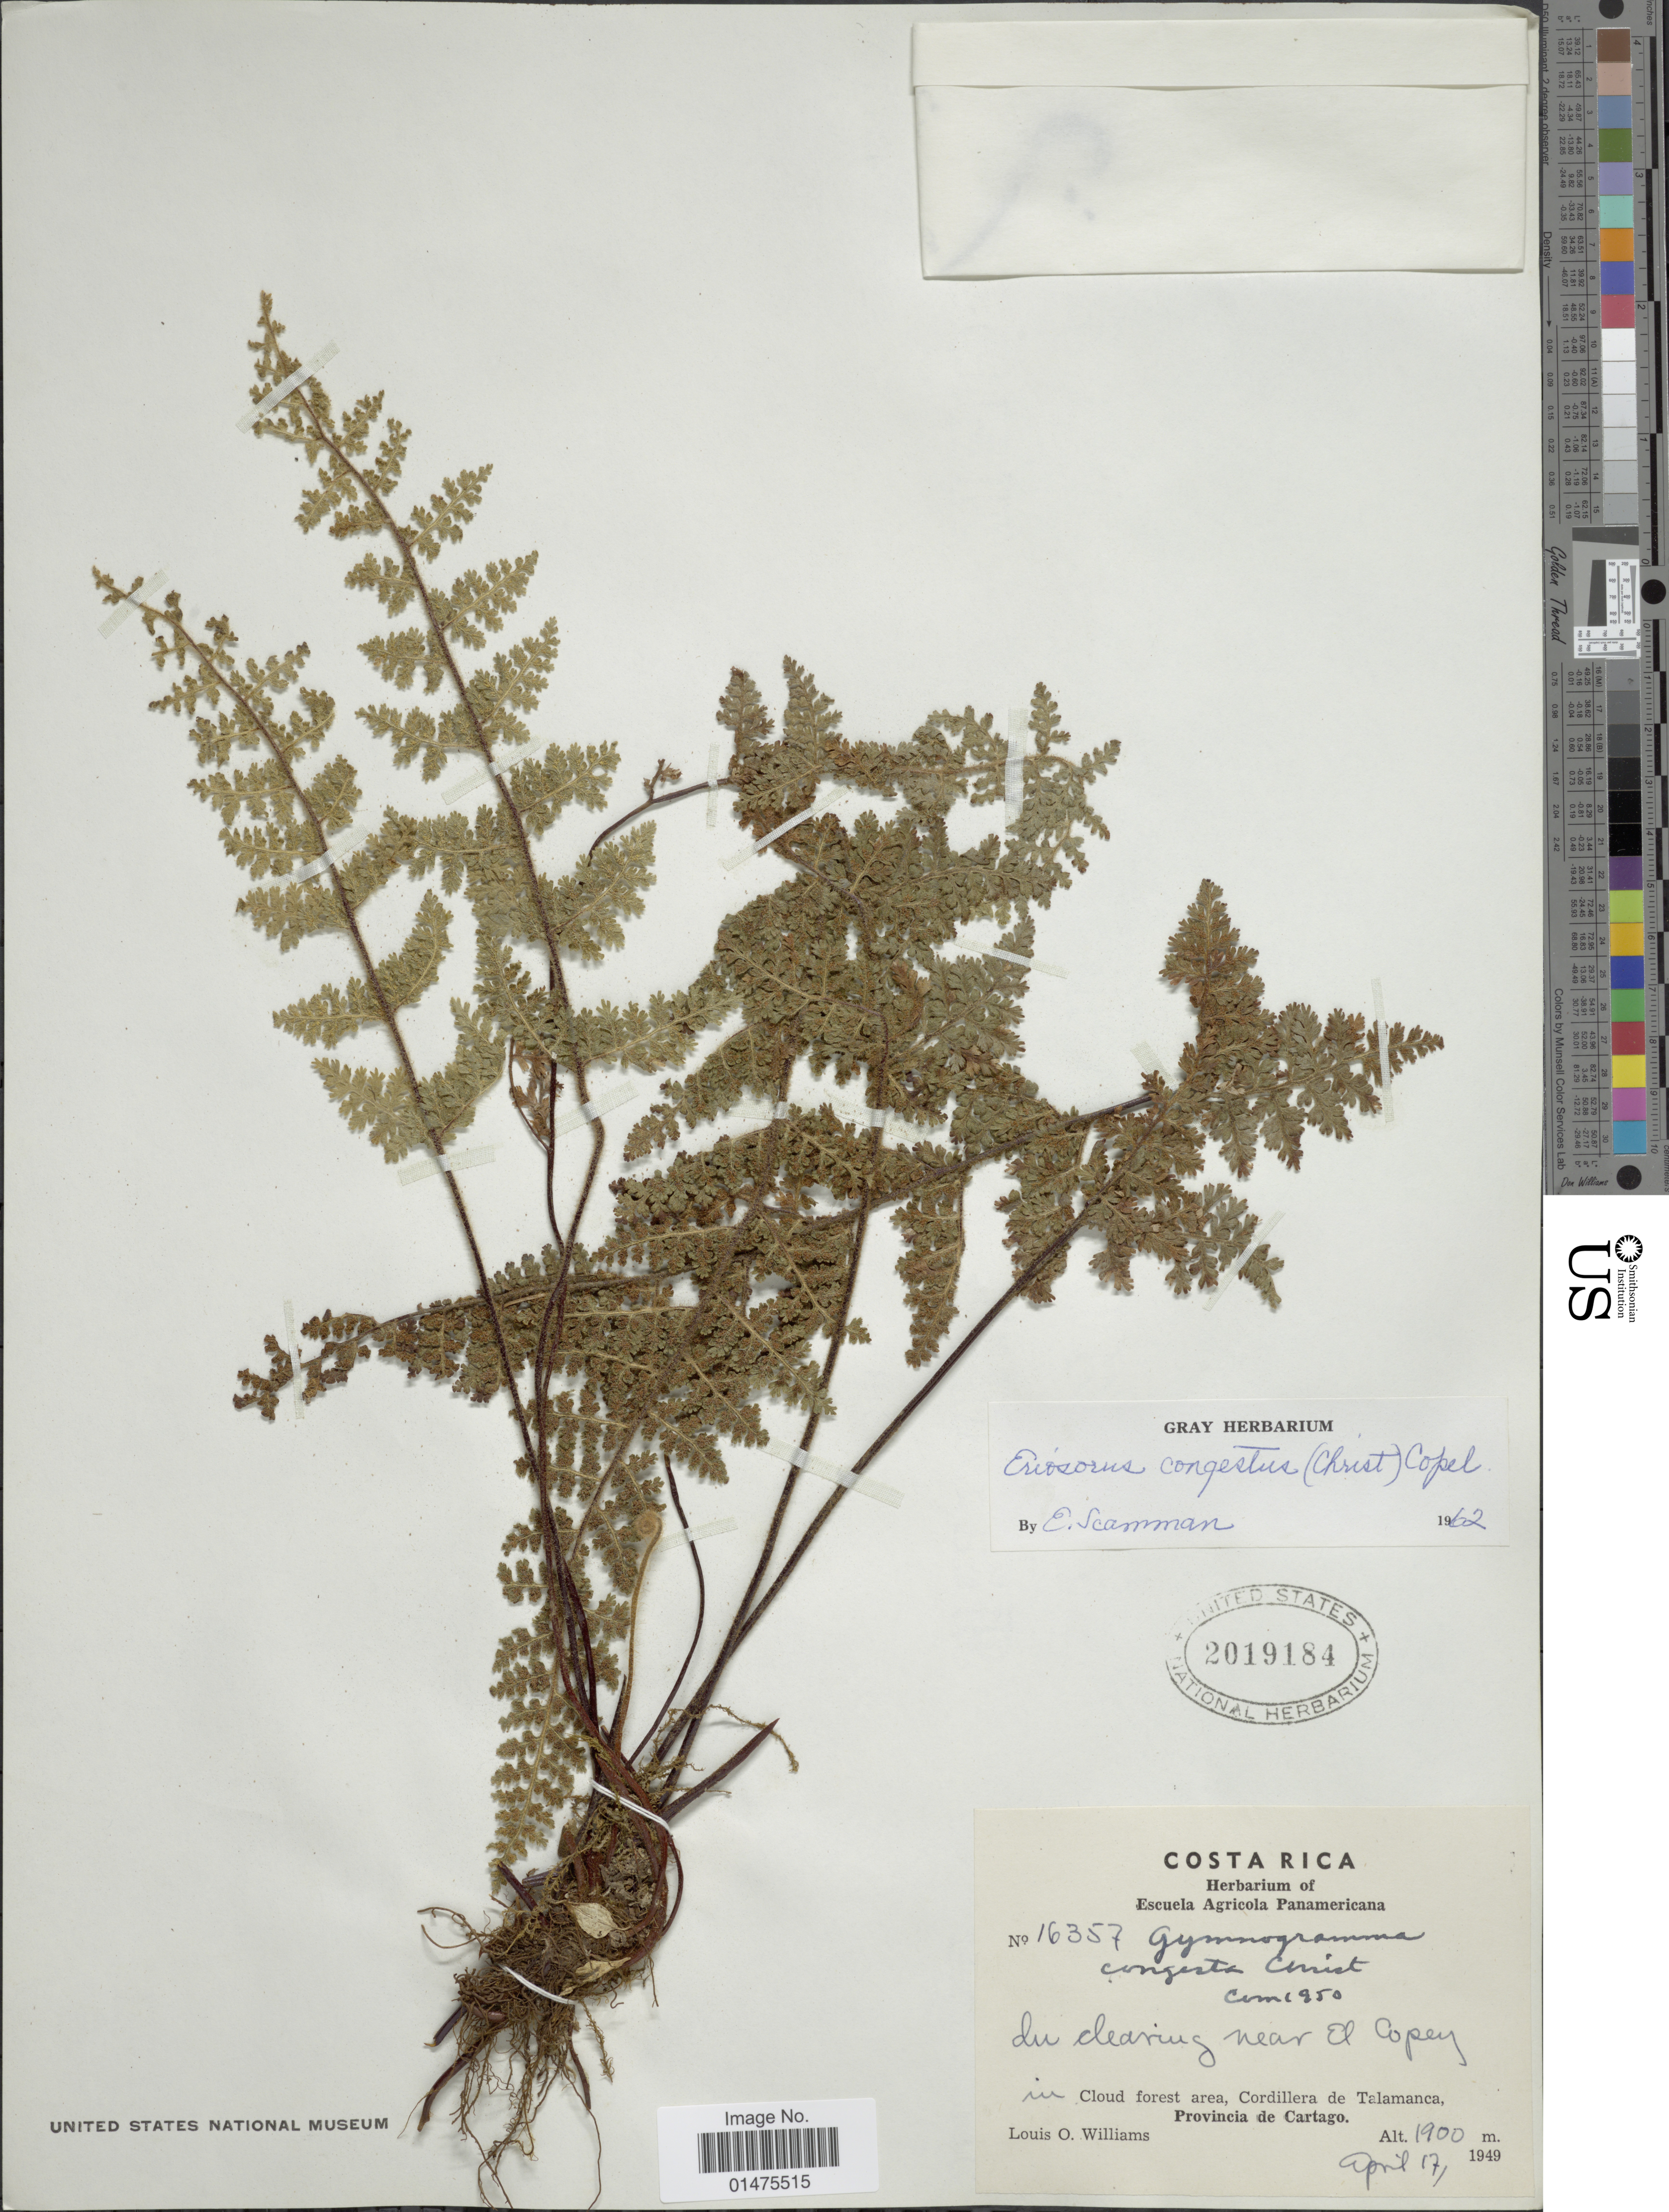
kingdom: Plantae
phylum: Tracheophyta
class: Polypodiopsida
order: Polypodiales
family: Pteridaceae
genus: Jamesonia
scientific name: Jamesonia congesta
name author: (Christ) Christenh.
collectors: L. O. Williams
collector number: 16357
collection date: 1949-04-17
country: Costa Rica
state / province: Cartago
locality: Du clearing near El Copey in Cloud forest area, Cordillera de Talamanca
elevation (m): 1900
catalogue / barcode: US 2019184